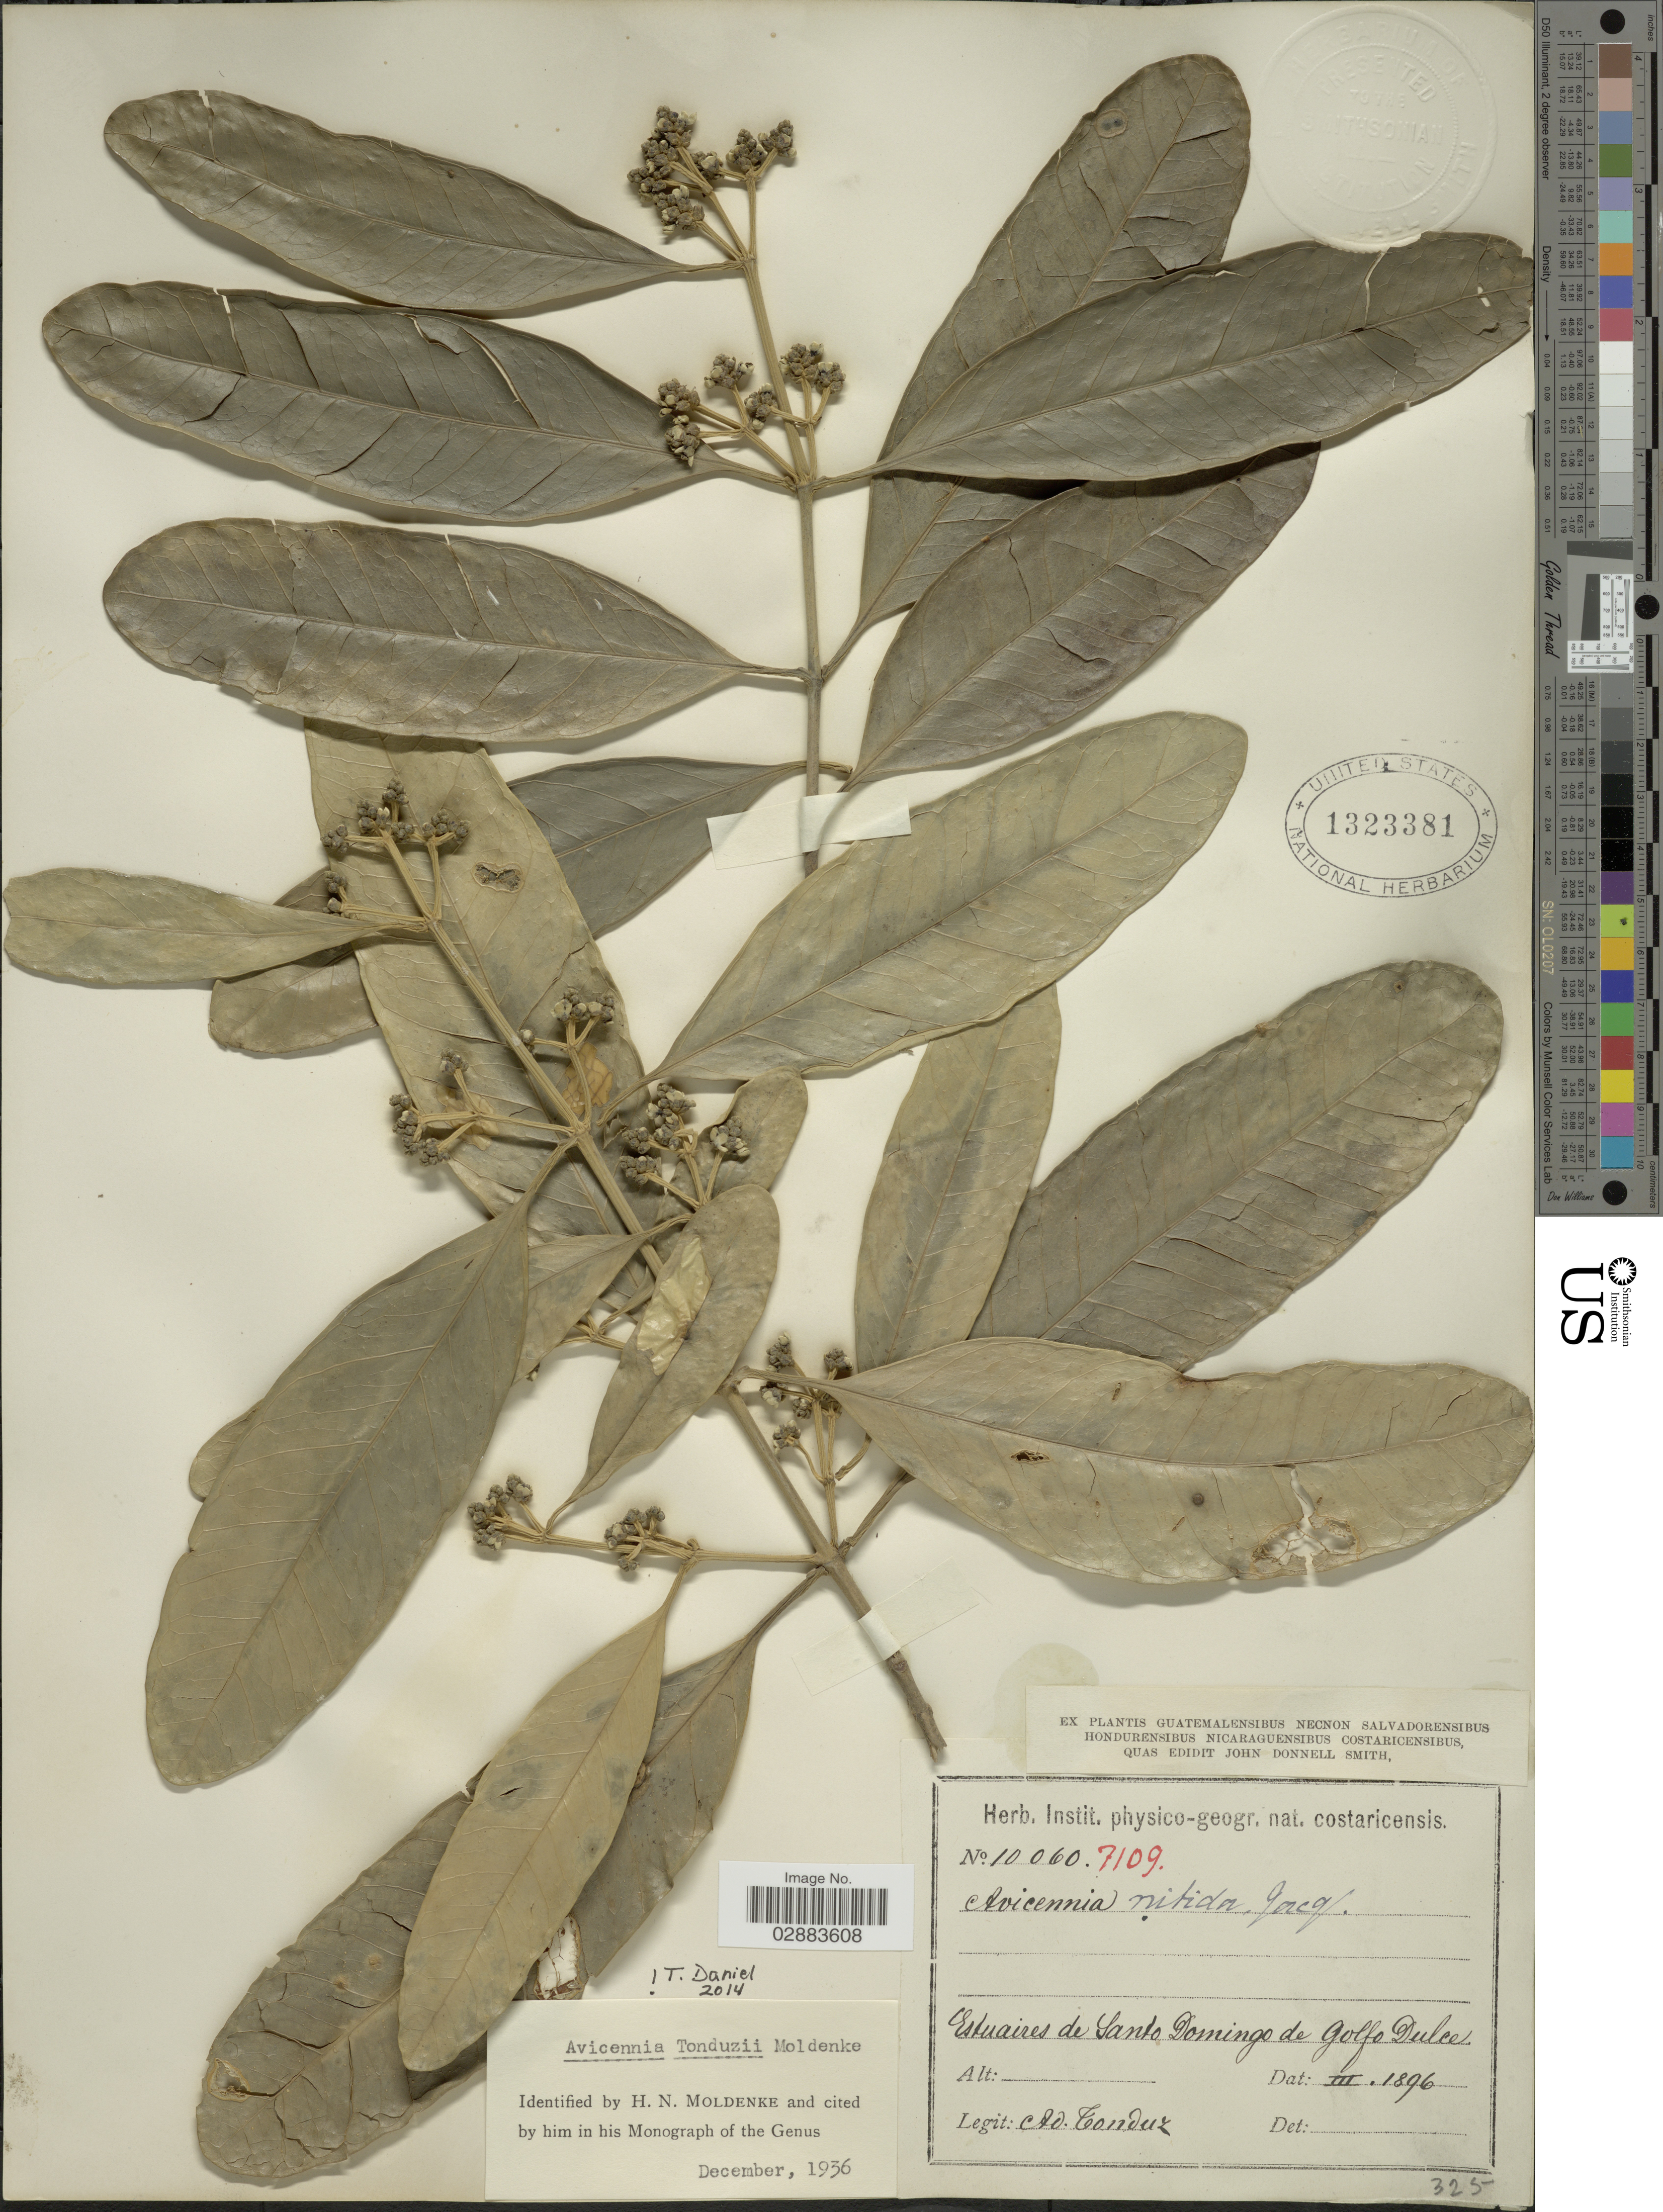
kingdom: Plantae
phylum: Tracheophyta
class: Magnoliopsida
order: Lamiales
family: Acanthaceae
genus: Avicennia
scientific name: Avicennia tonduzii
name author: Moldenke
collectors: A. Tonduz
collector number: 10060/7109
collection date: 1896-03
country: Costa Rica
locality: Estuaires de Santo Domingo de Golfo Dulce.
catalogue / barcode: US 1323381